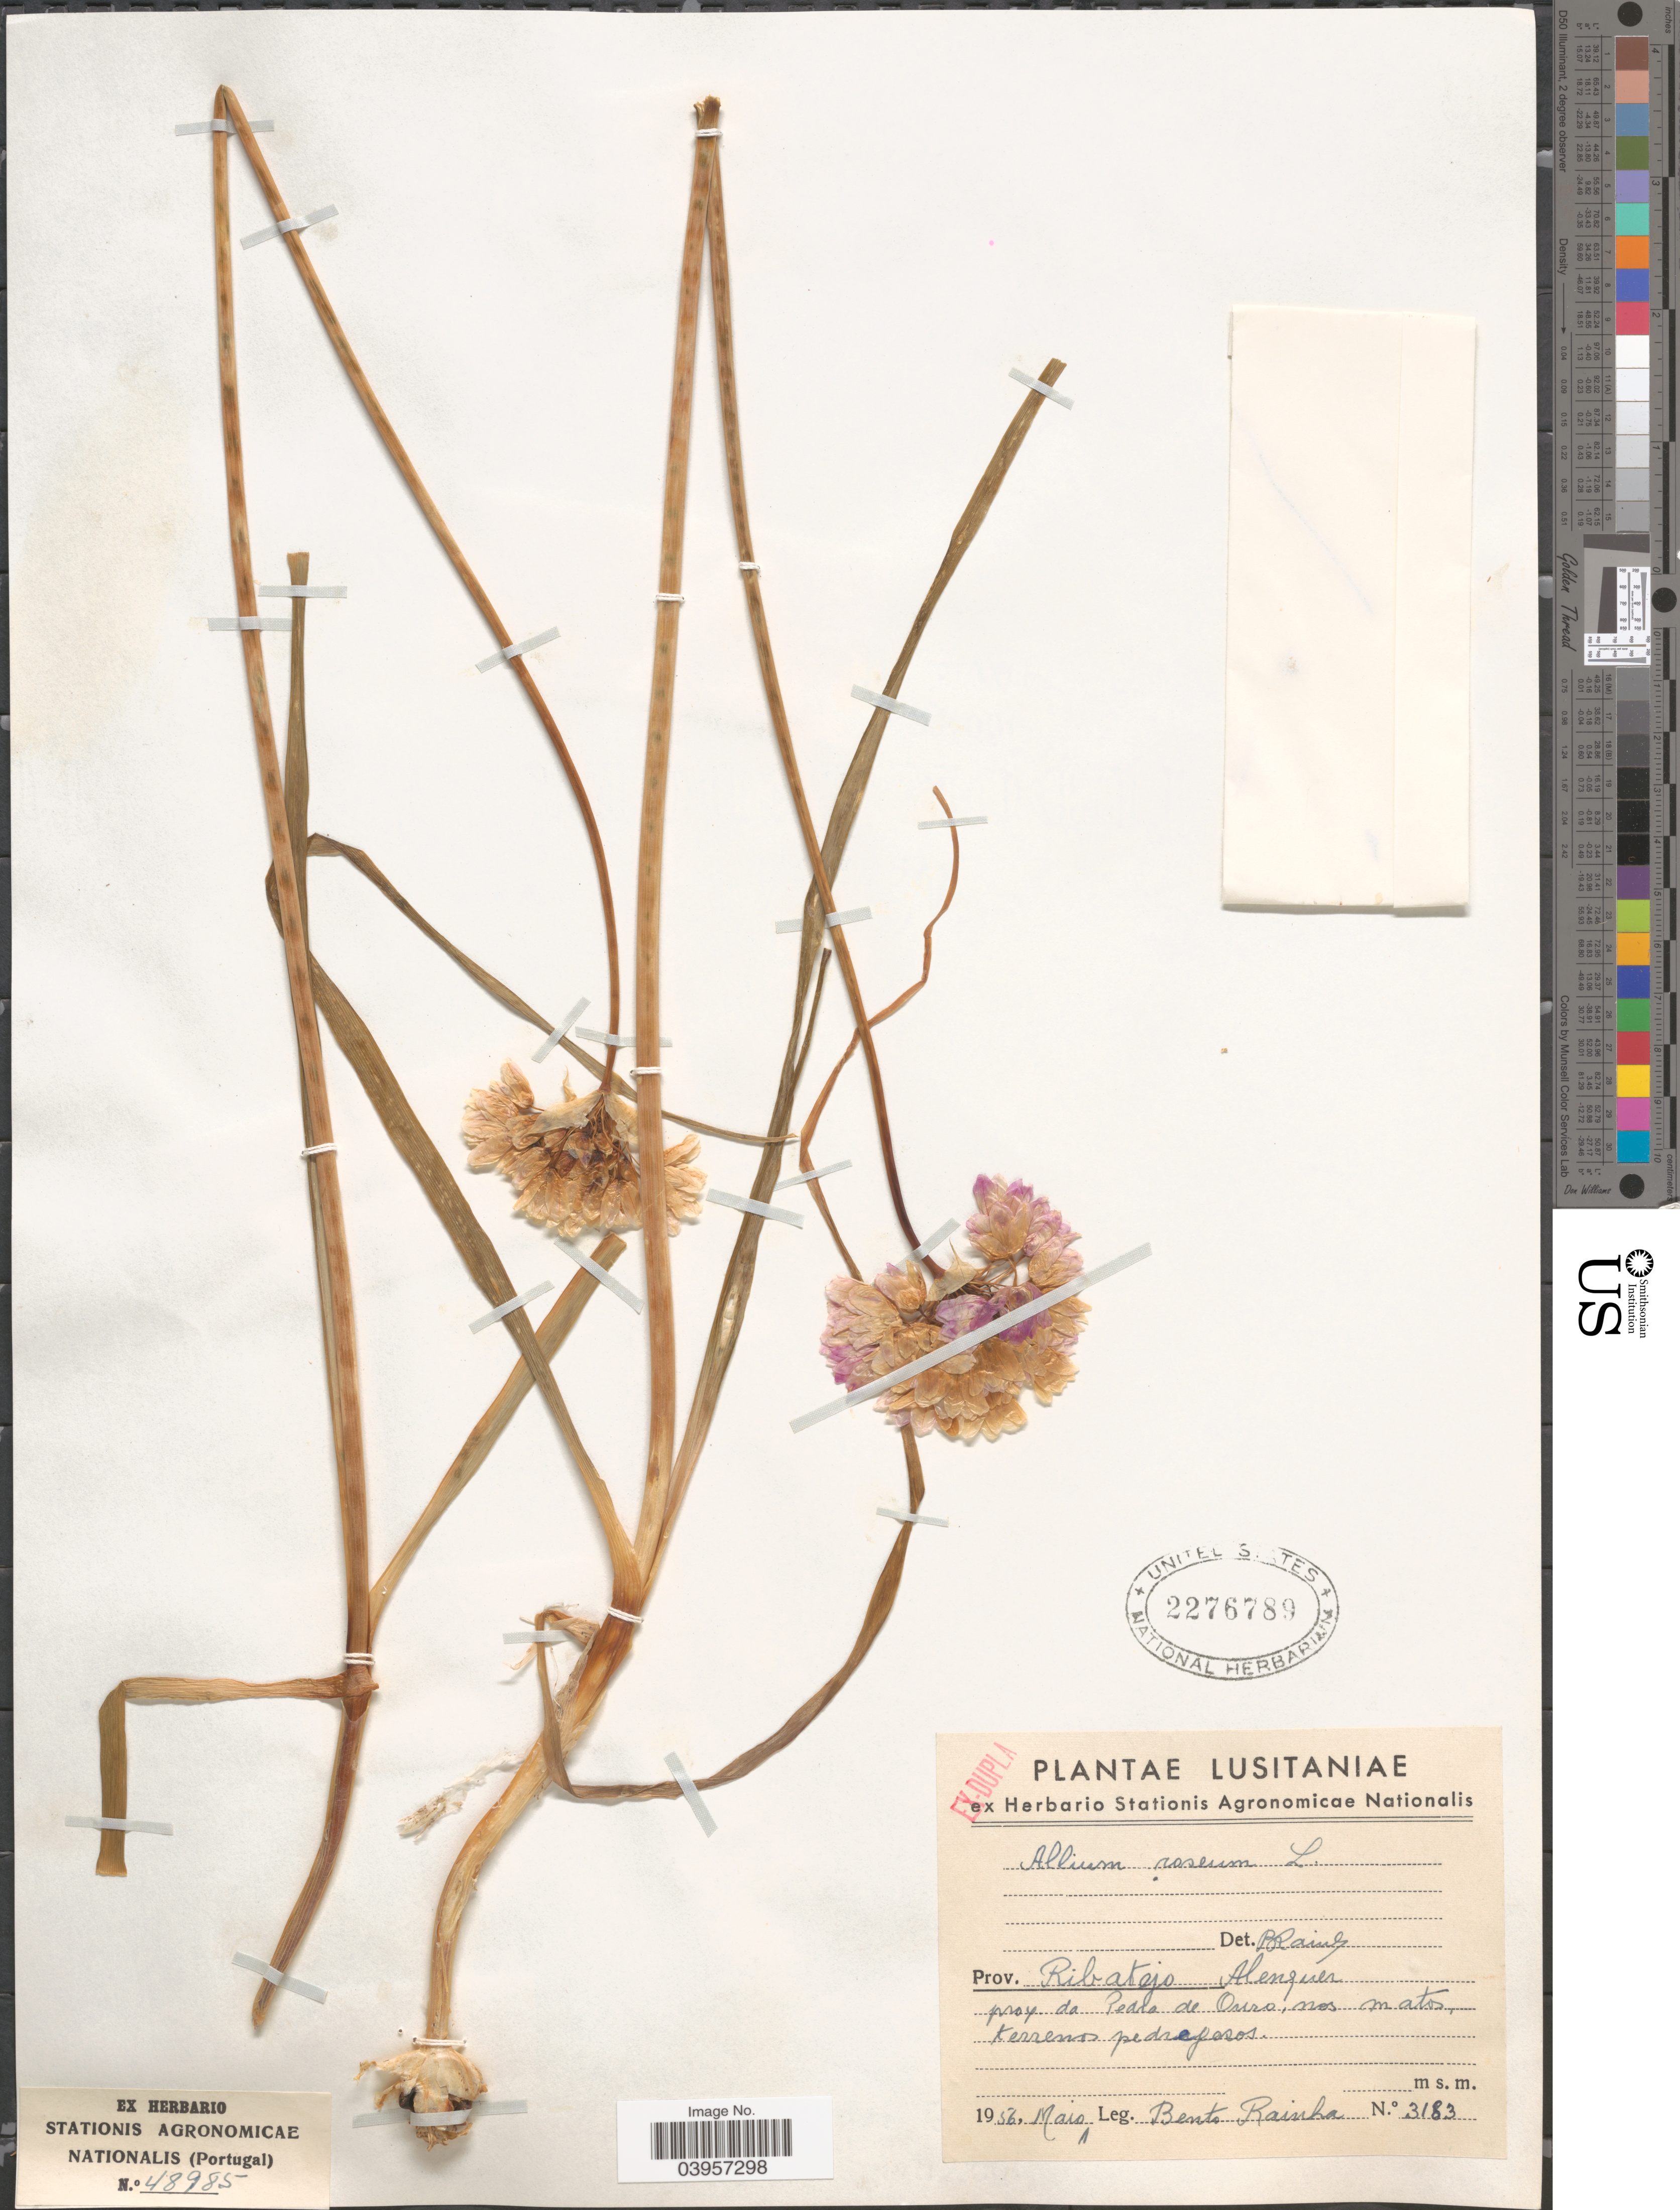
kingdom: Plantae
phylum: Tracheophyta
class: Liliopsida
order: Asparagales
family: Amaryllidaceae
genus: Allium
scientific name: Allium roseum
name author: L.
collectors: B. Rainha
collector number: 3183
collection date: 1956-05-01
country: Portugal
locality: Lusitaniae. Prov. Ribatajo Alenquén. Prox. da Pedro de Ouro, nos matos terrenos pedrejosos.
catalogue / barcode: US 2276789